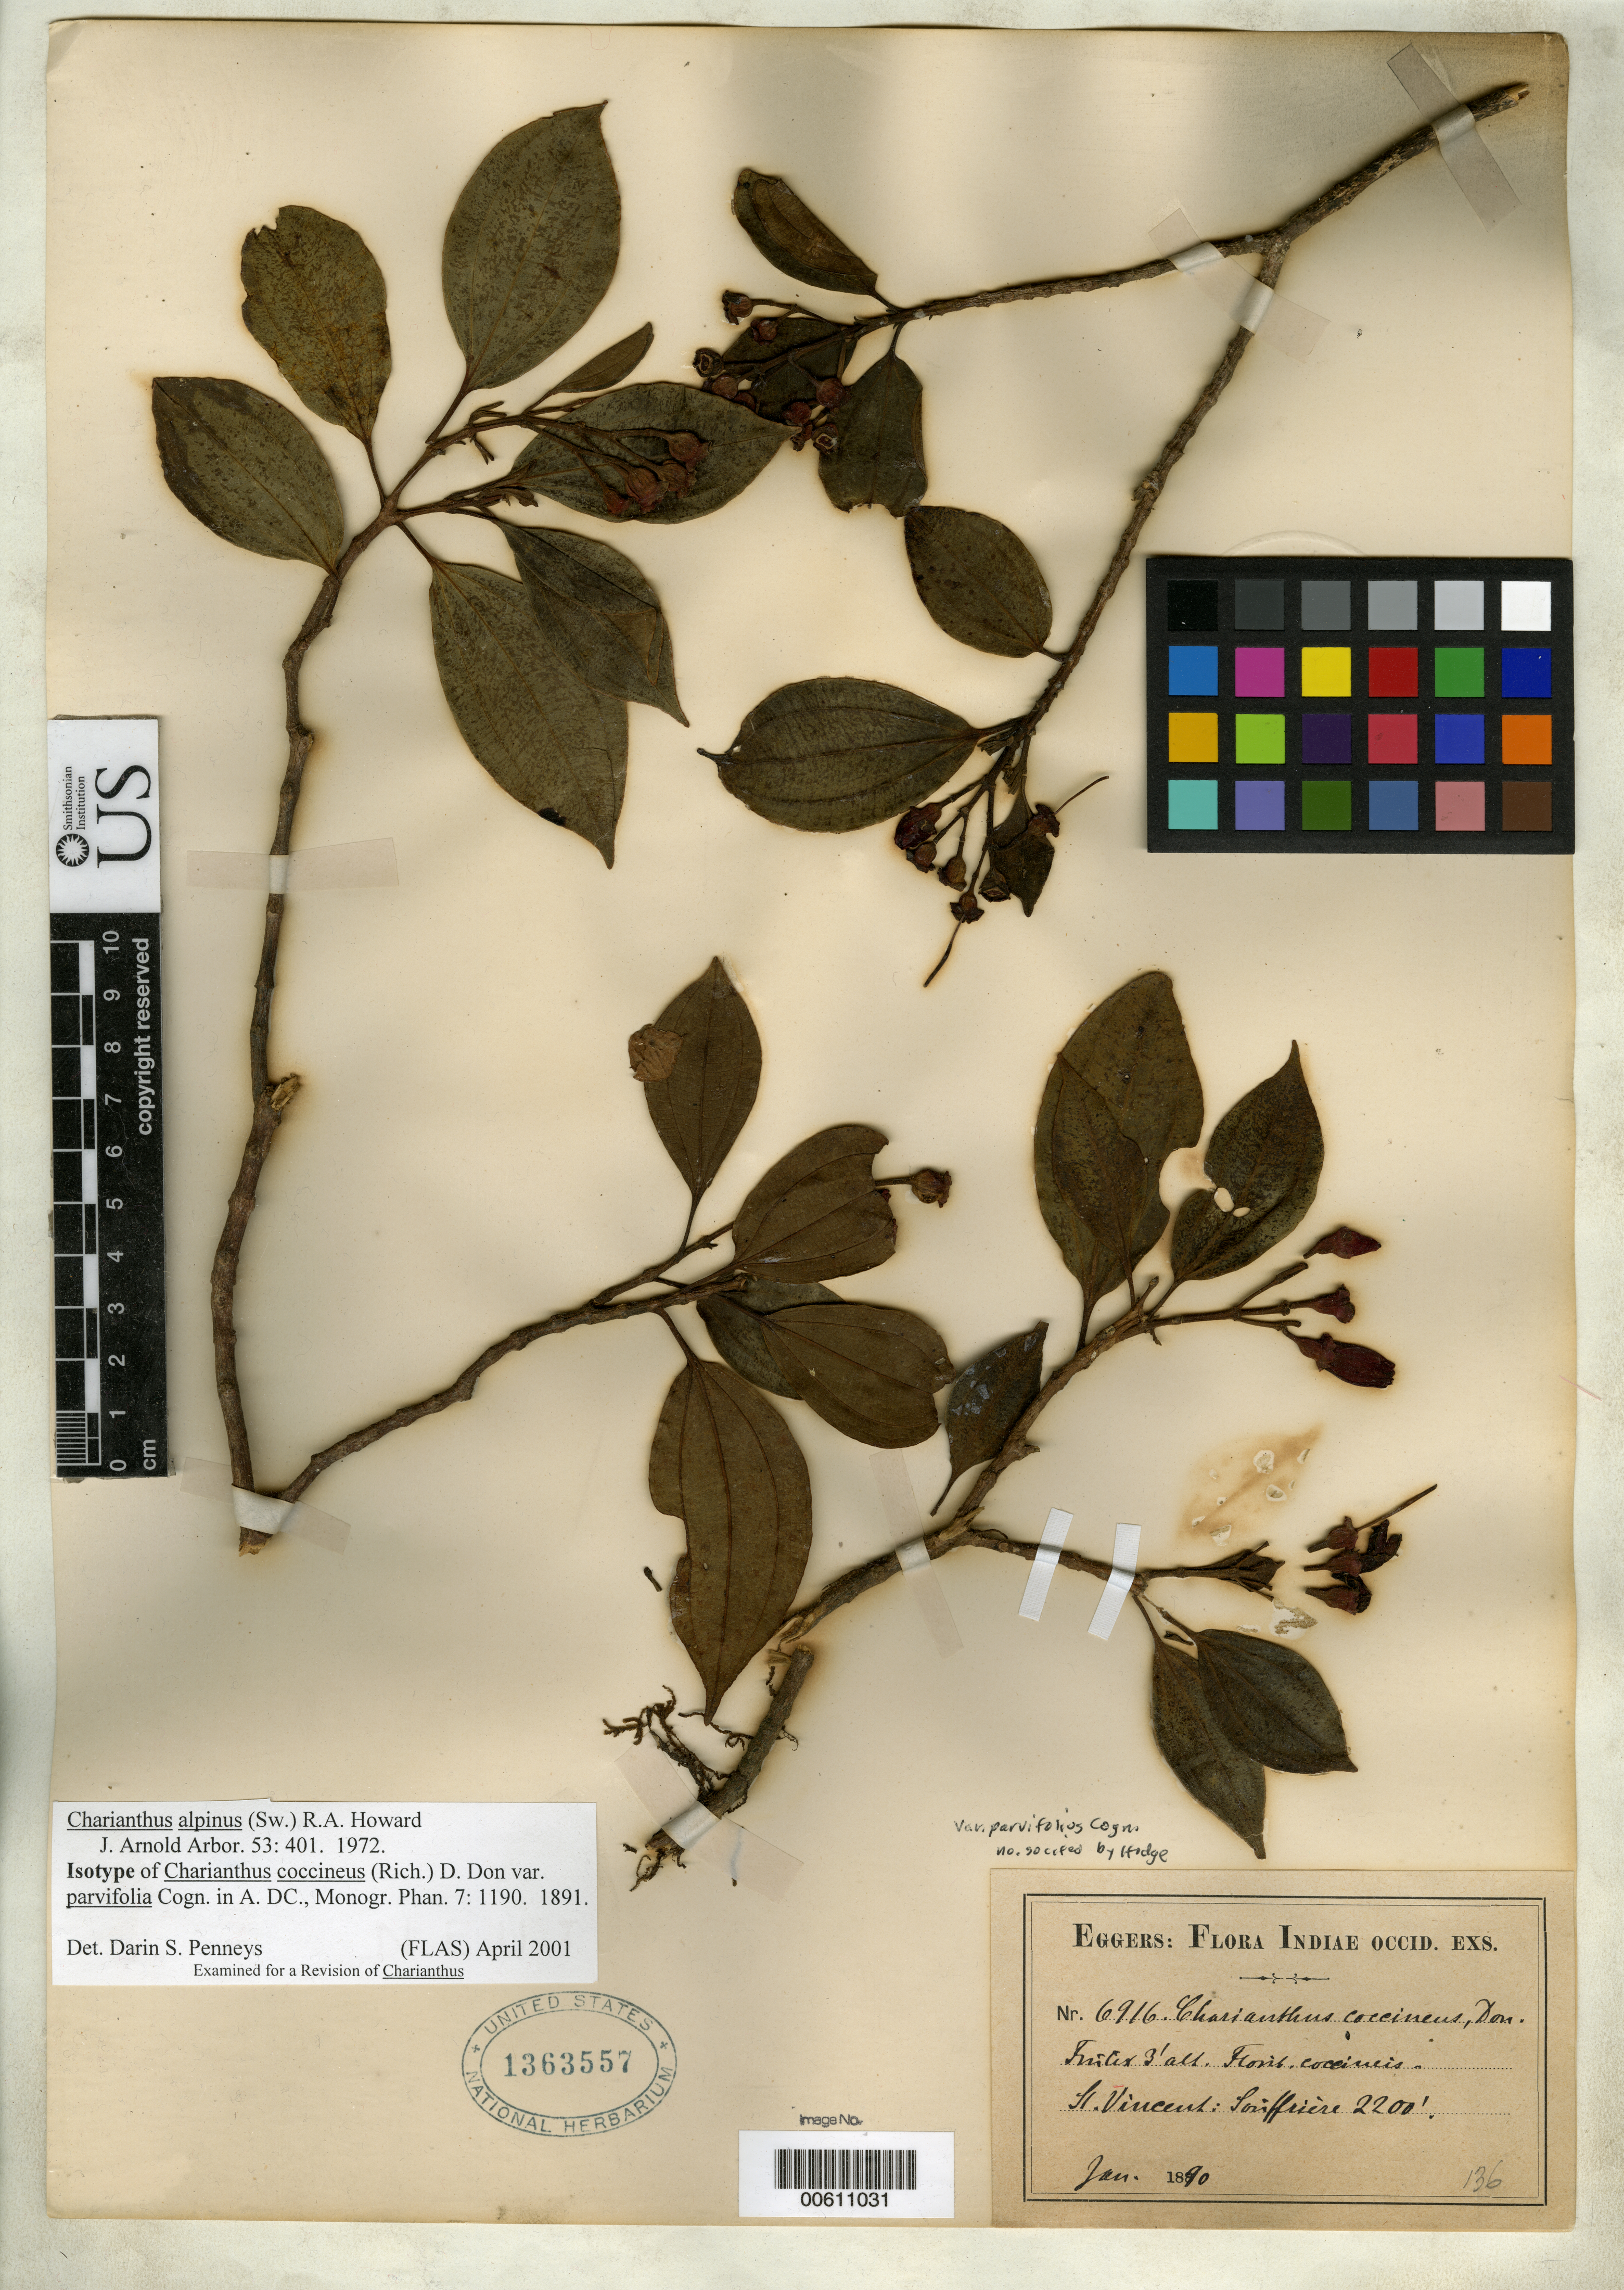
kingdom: Plantae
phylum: Tracheophyta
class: Magnoliopsida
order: Myrtales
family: Melastomataceae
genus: Charianthus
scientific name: Charianthus coccineus var. parvifolia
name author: Cogn.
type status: Isotype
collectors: H. F. A. von Eggers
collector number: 6916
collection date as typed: Jan 1890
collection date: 1890-01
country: St. Vincent - Grenadines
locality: Soufrière.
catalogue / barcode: US 1363557